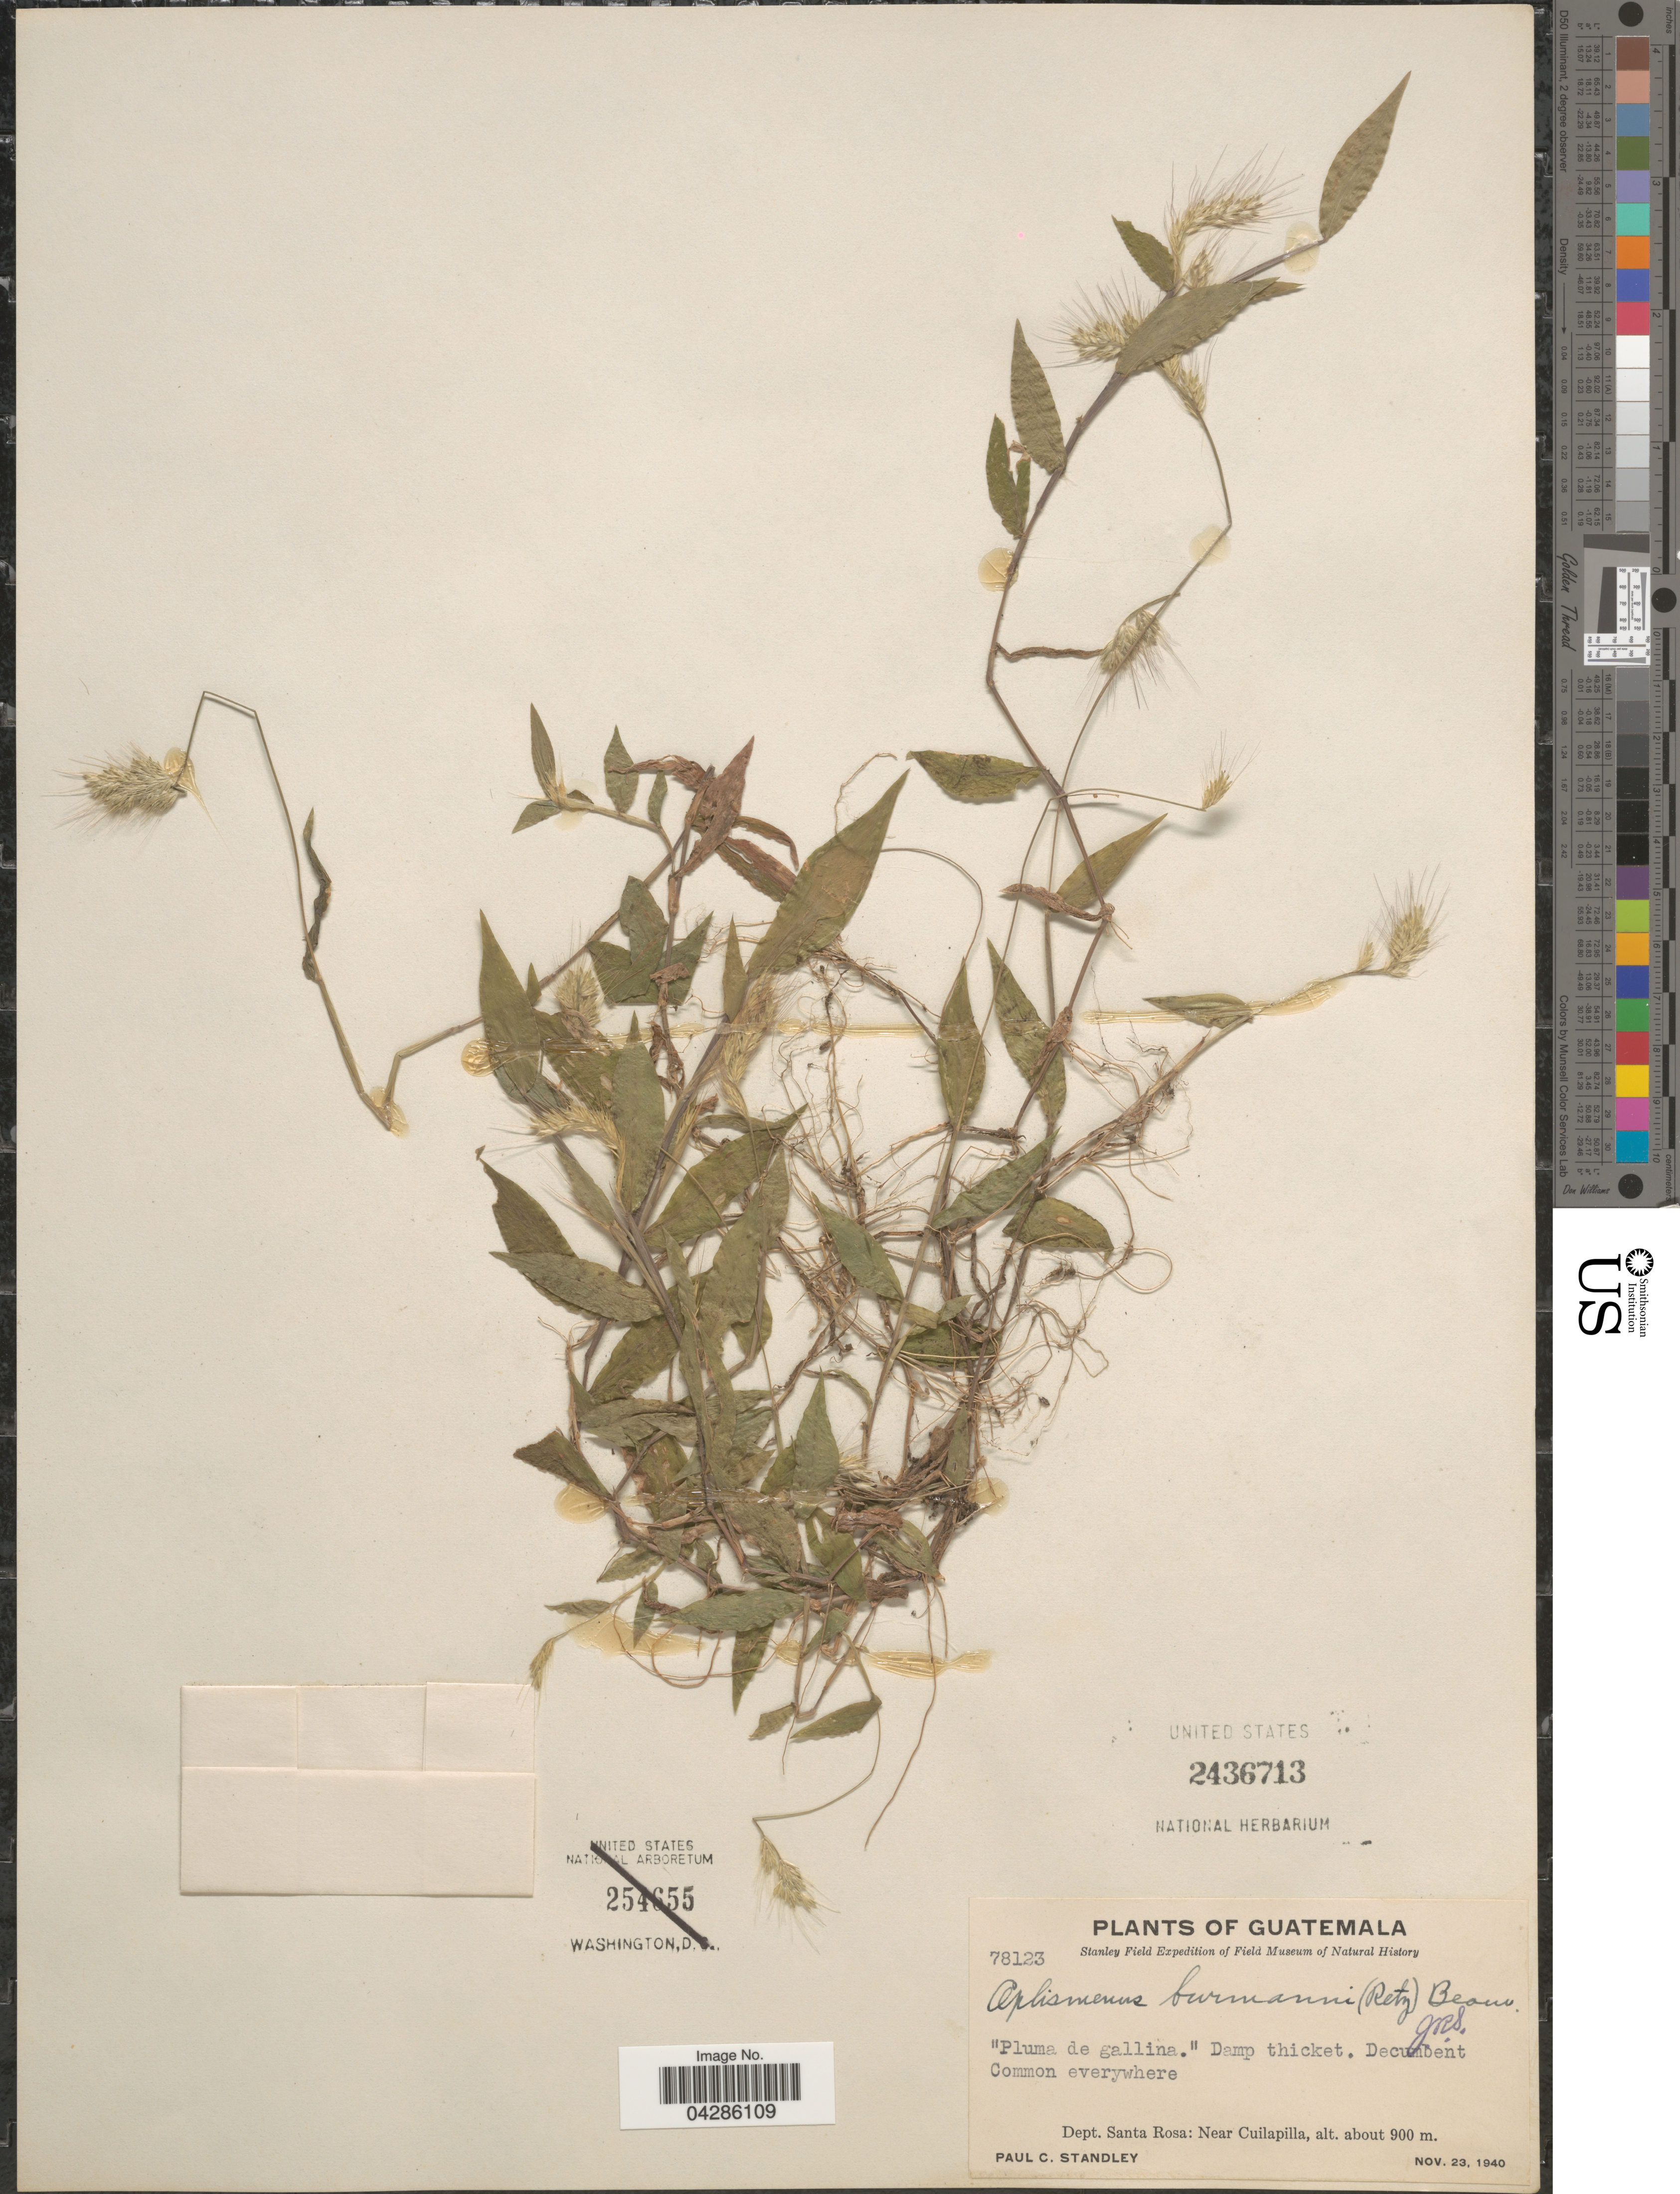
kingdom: Plantae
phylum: Tracheophyta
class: Liliopsida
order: Poales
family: Poaceae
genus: Oplismenus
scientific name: Oplismenus burmannii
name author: (Retz.) P. Beauv.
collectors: P. C. Standley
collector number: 78123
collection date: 1940-11-23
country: Guatemala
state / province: Santa Rosa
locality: Stanley Field Expedition. Damp thicket. Decumbent. Common everywhere. Dept. Santa Rosa: Near Cuilapilla.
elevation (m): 900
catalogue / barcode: US 2436713